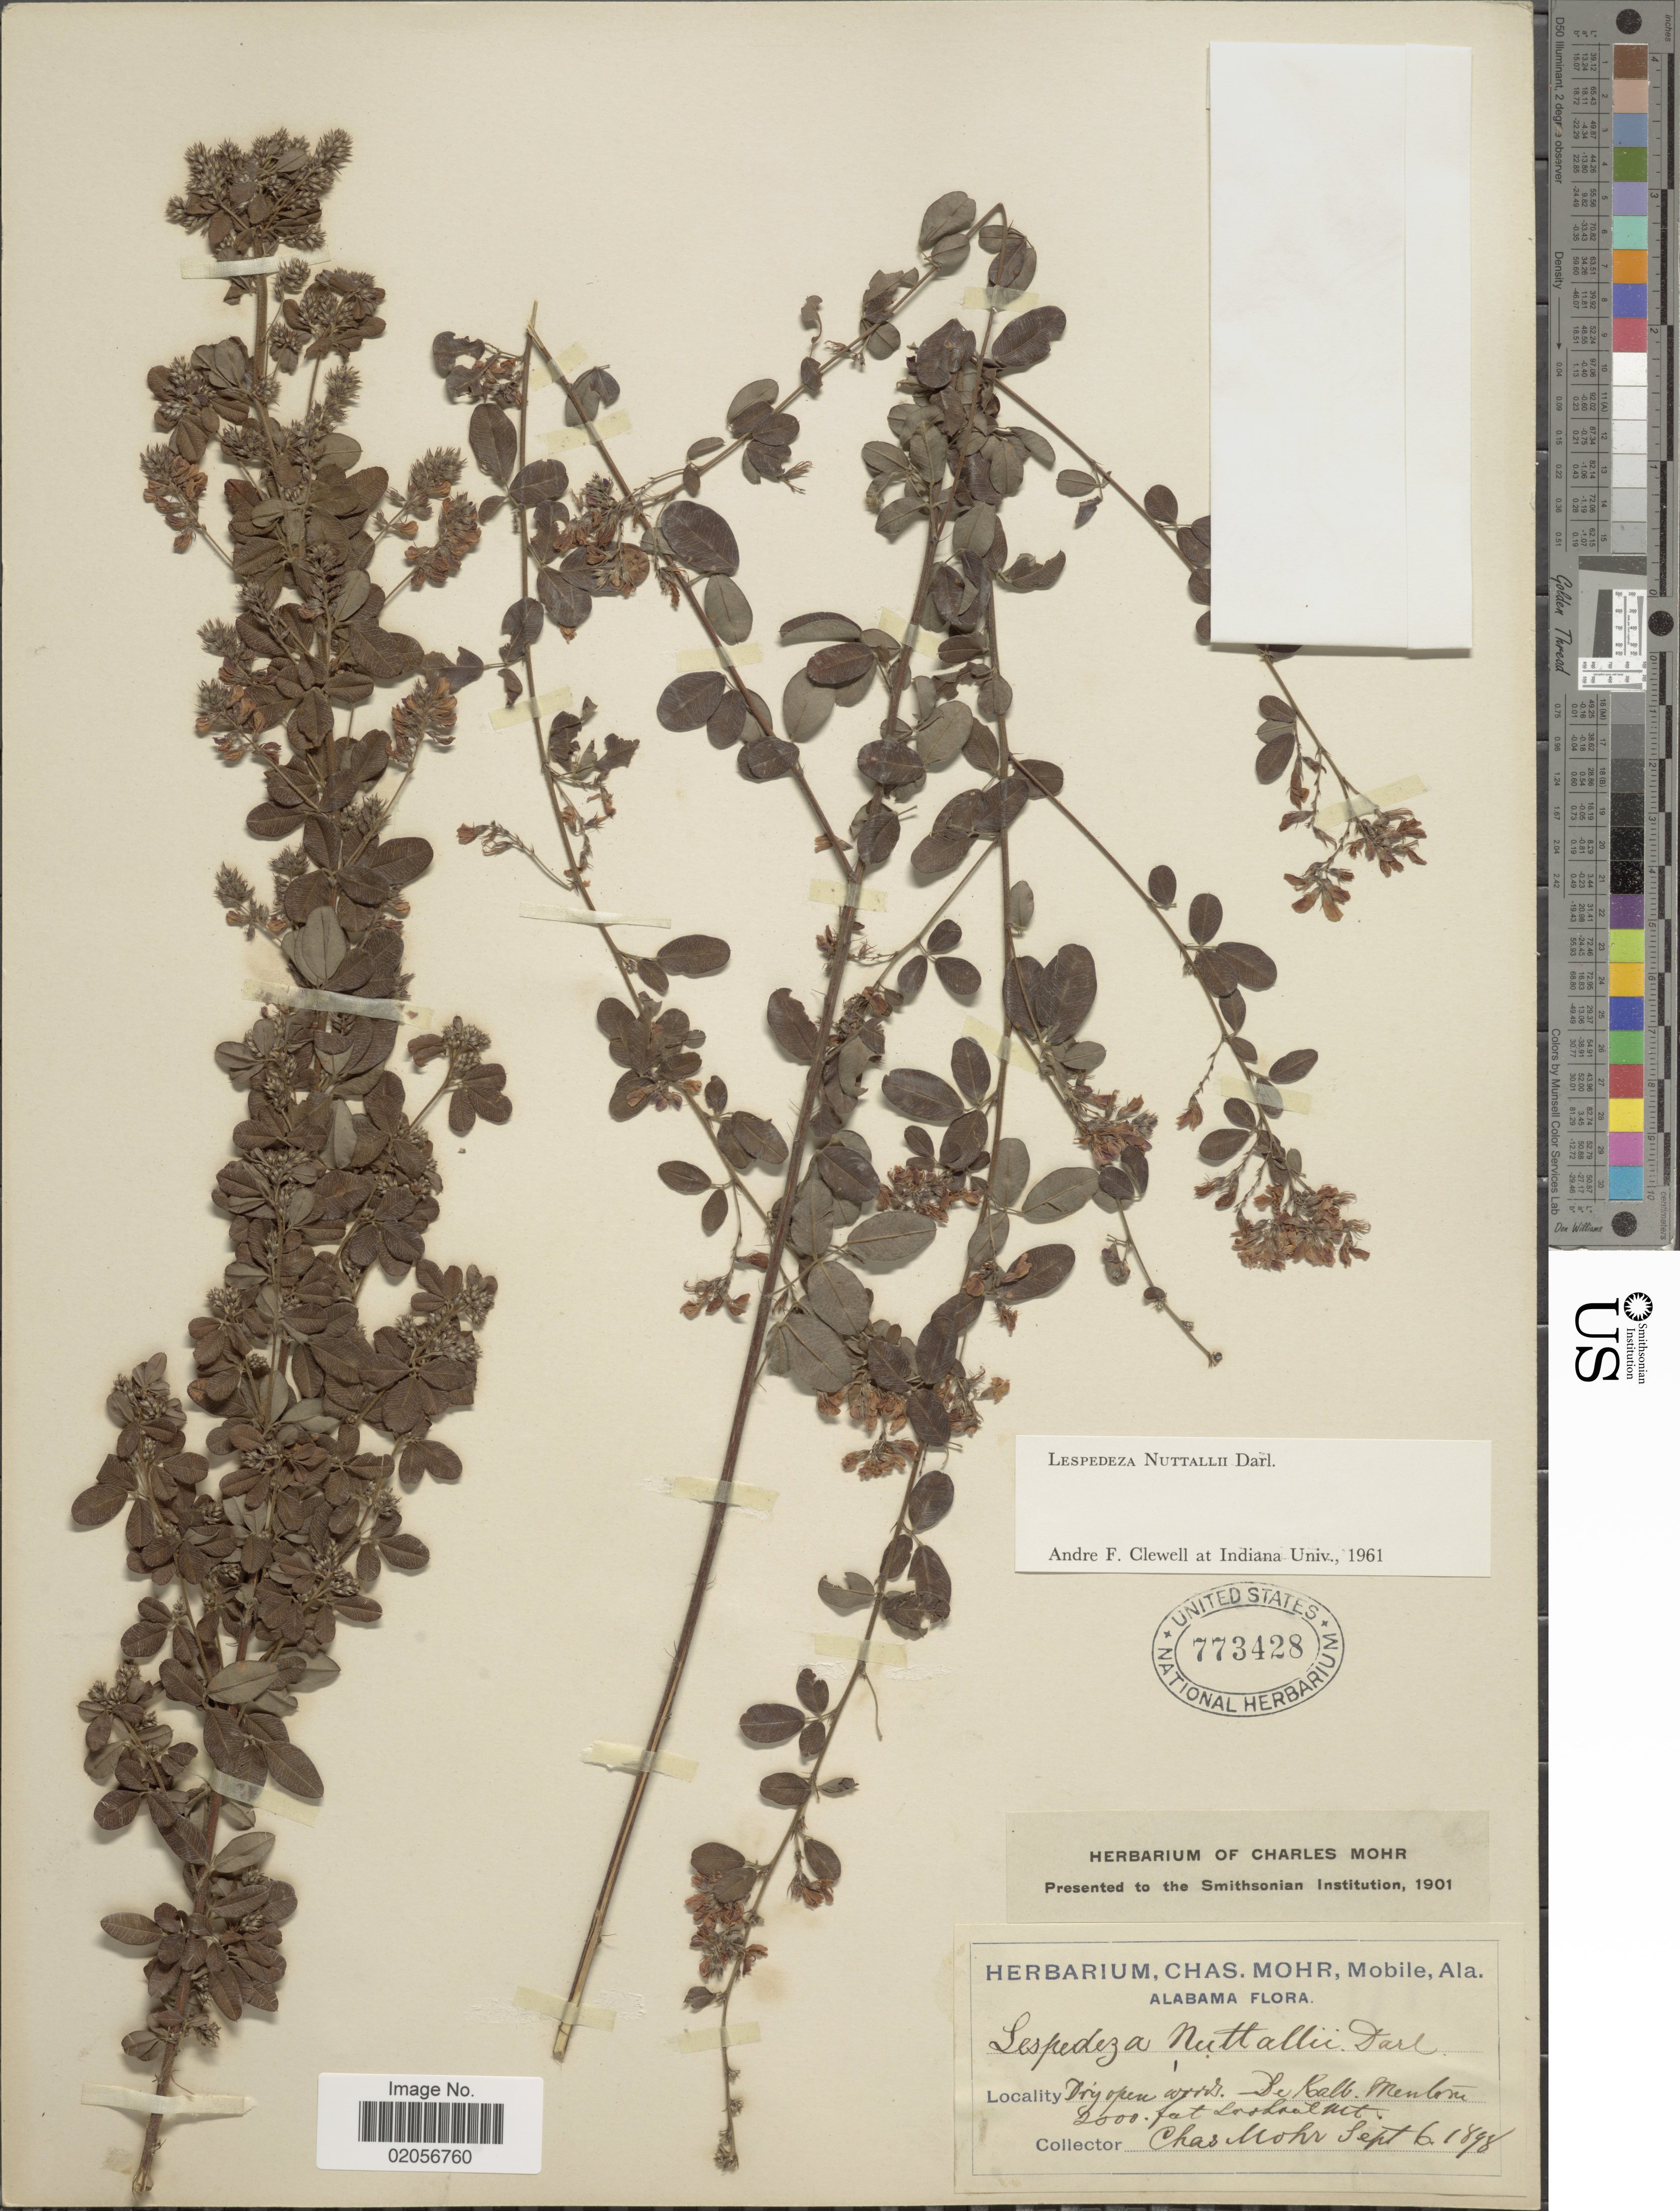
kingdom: Plantae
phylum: Tracheophyta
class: Magnoliopsida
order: Fabales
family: Fabaceae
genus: Lespedeza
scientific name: Lespedeza nuttallii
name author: Darl.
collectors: C. T. Mohr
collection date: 1898-09-06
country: United States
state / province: Alabama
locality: Dry open woods, DeKalb, Mentone, Lookout Mt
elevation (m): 610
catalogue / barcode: US 773428